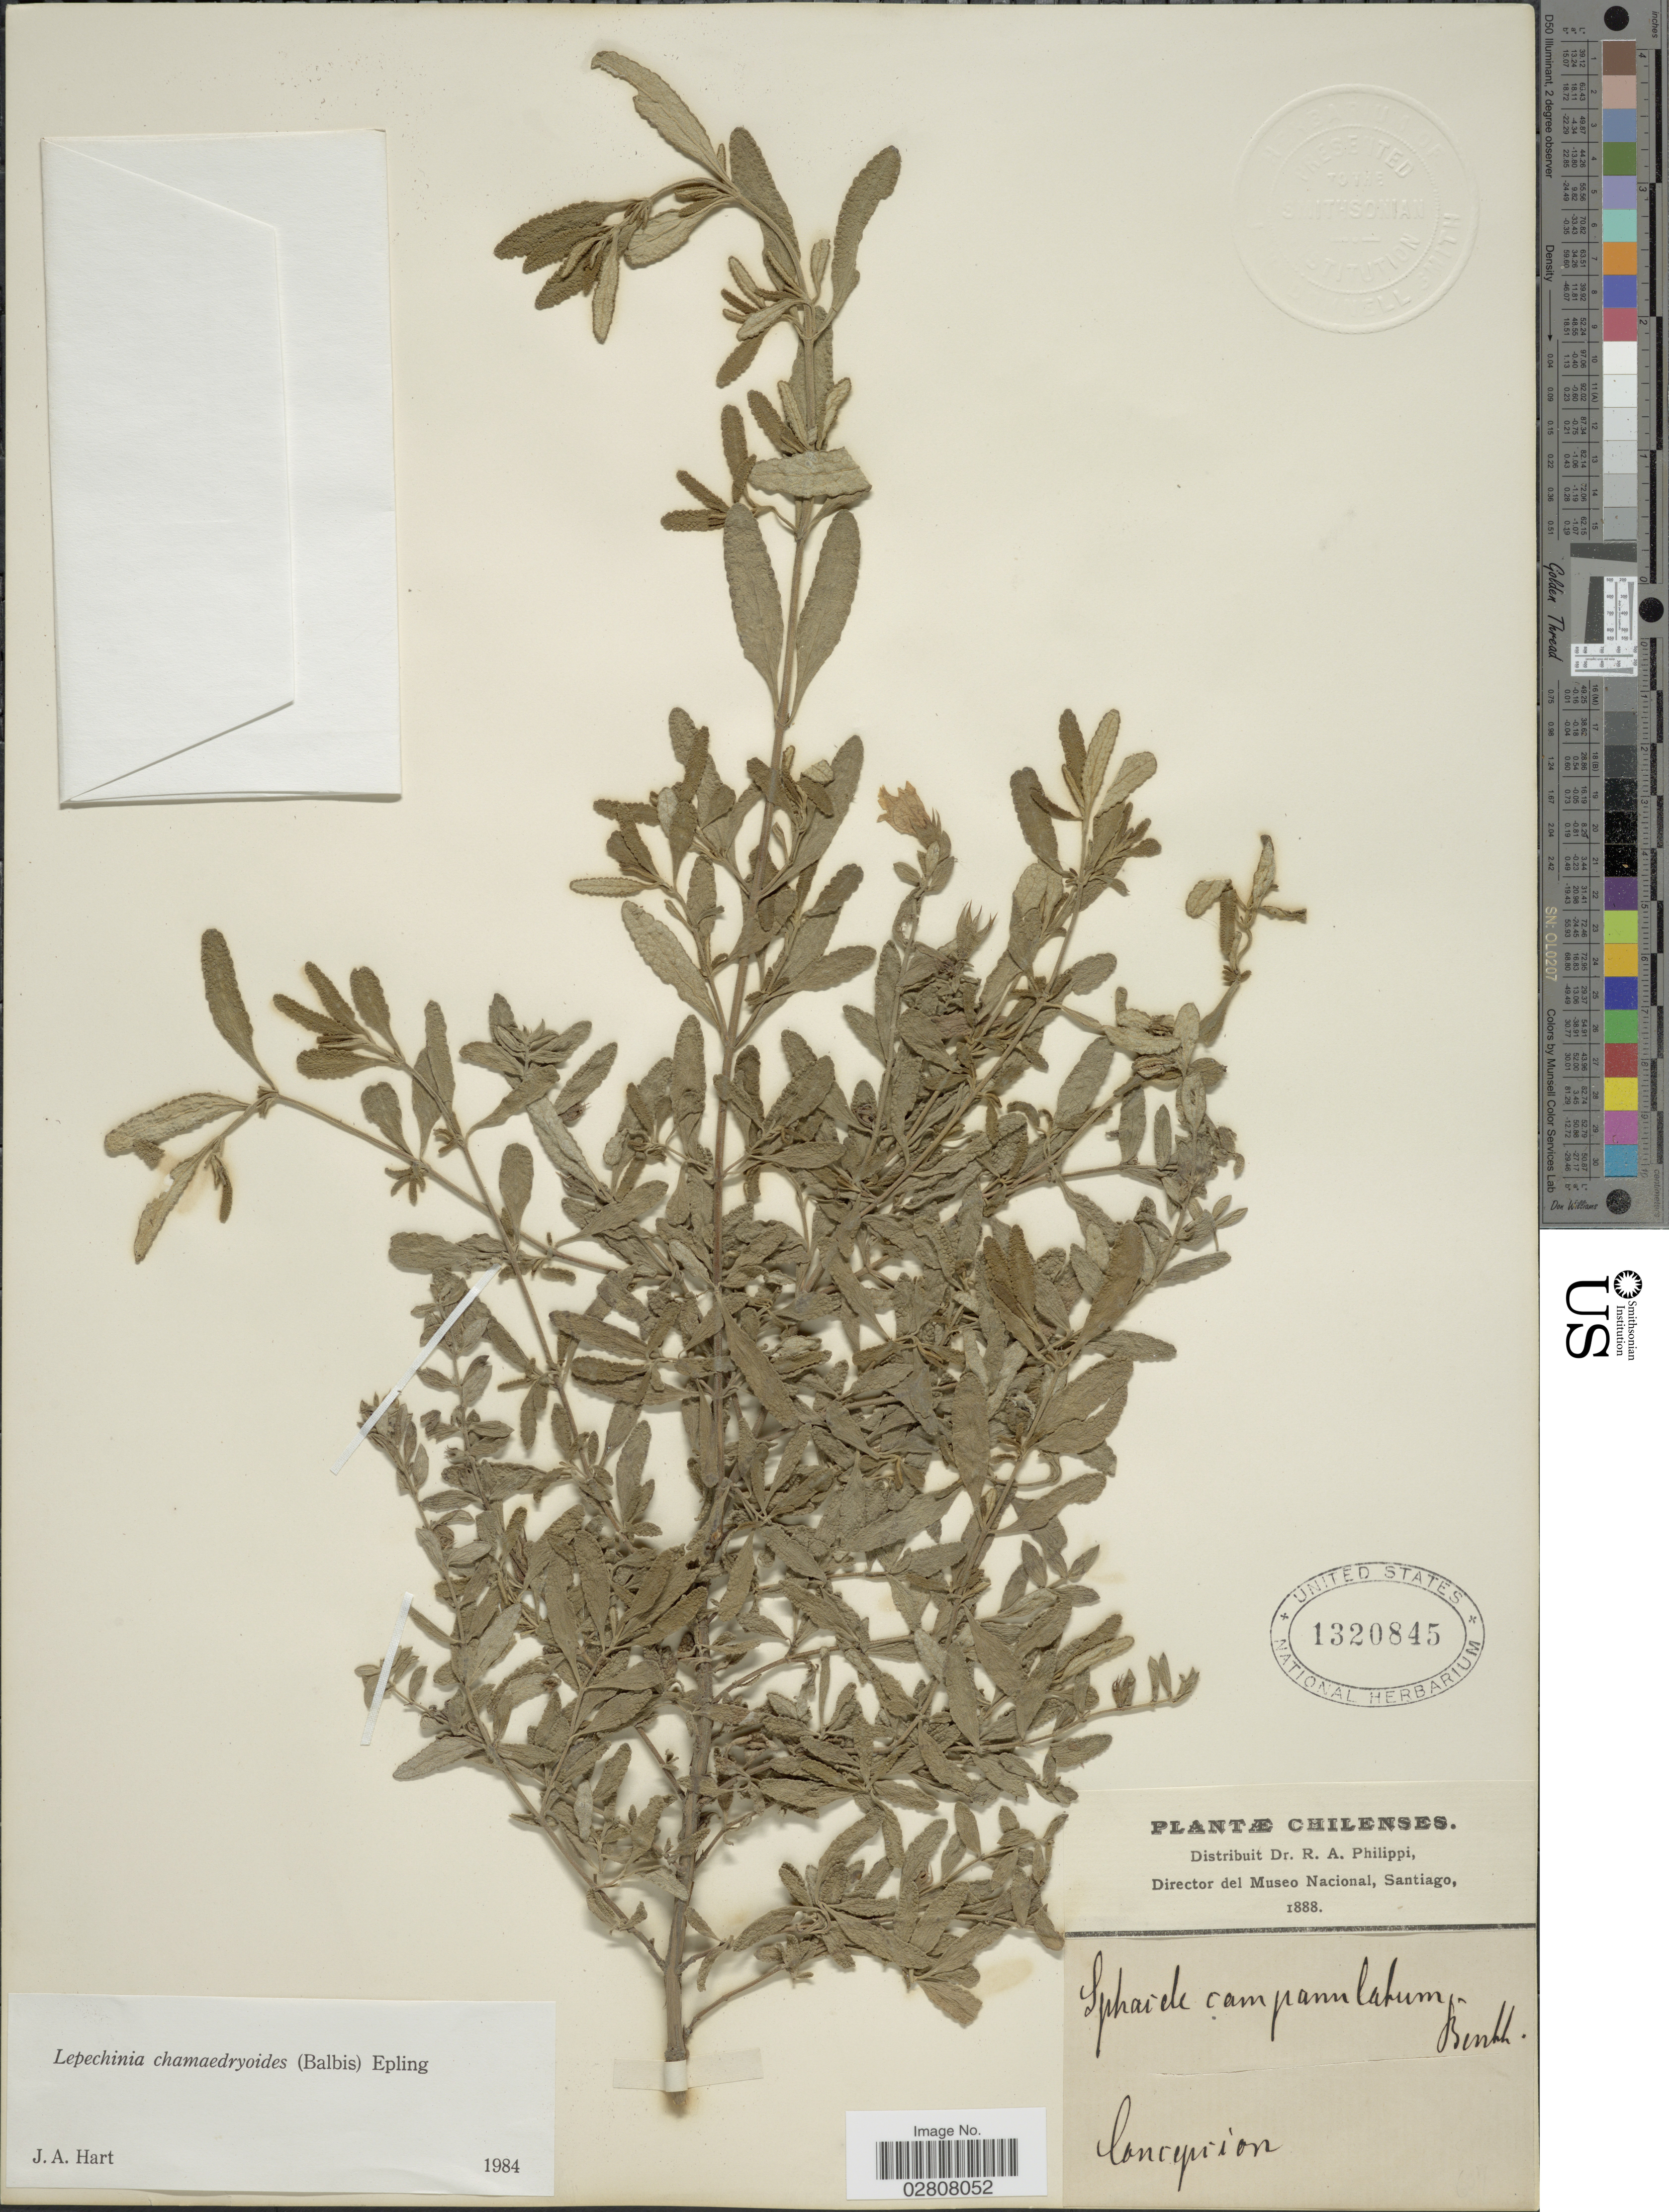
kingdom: Plantae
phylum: Tracheophyta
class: Magnoliopsida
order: Lamiales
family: Lamiaceae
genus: Lepechinia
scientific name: Lepechinia chamaedryoides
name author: (Balb.) Epling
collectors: R. A. Philippi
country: Chile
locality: Concepsion.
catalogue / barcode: US 1320845